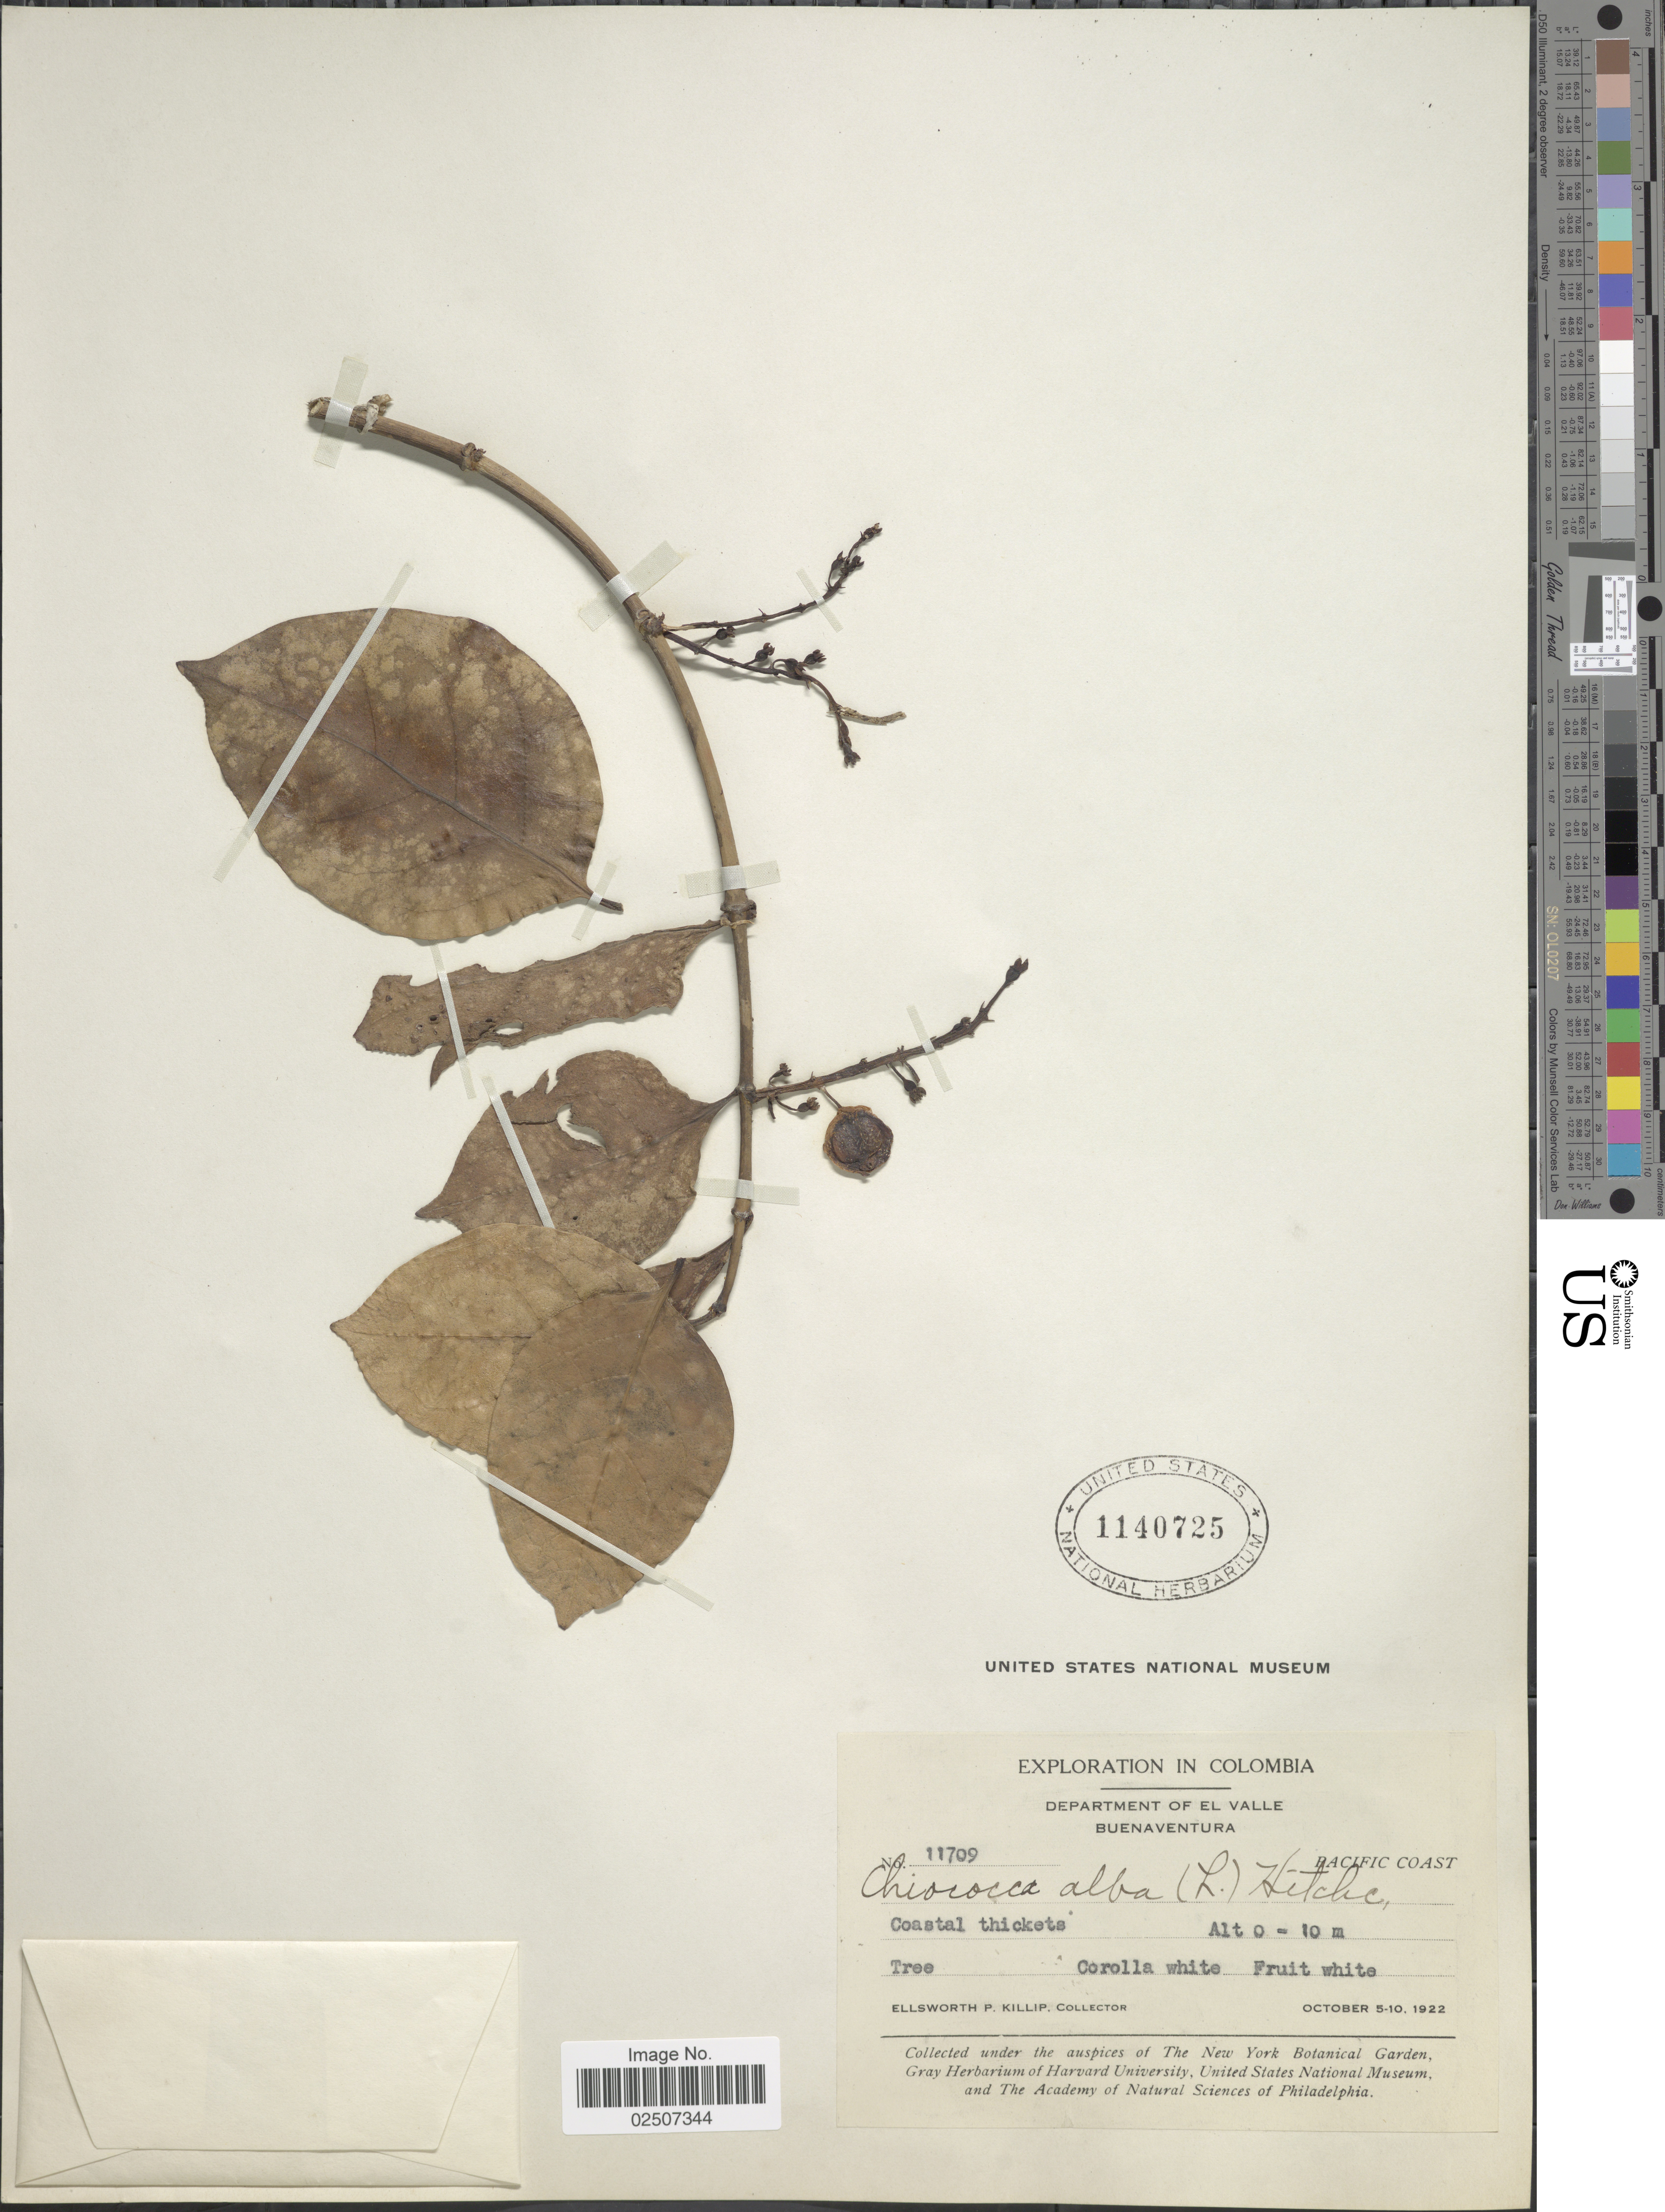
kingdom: Plantae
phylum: Tracheophyta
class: Magnoliopsida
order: Gentianales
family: Rubiaceae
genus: Chiococca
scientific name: Chiococca alba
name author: (L.) Hitchc.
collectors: E. P. Killip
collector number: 11709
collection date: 1922-10-02/1922-10-10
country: Colombia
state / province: Valle del Cauca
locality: Department of El Valle. Buenaventura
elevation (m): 0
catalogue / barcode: US 1140725